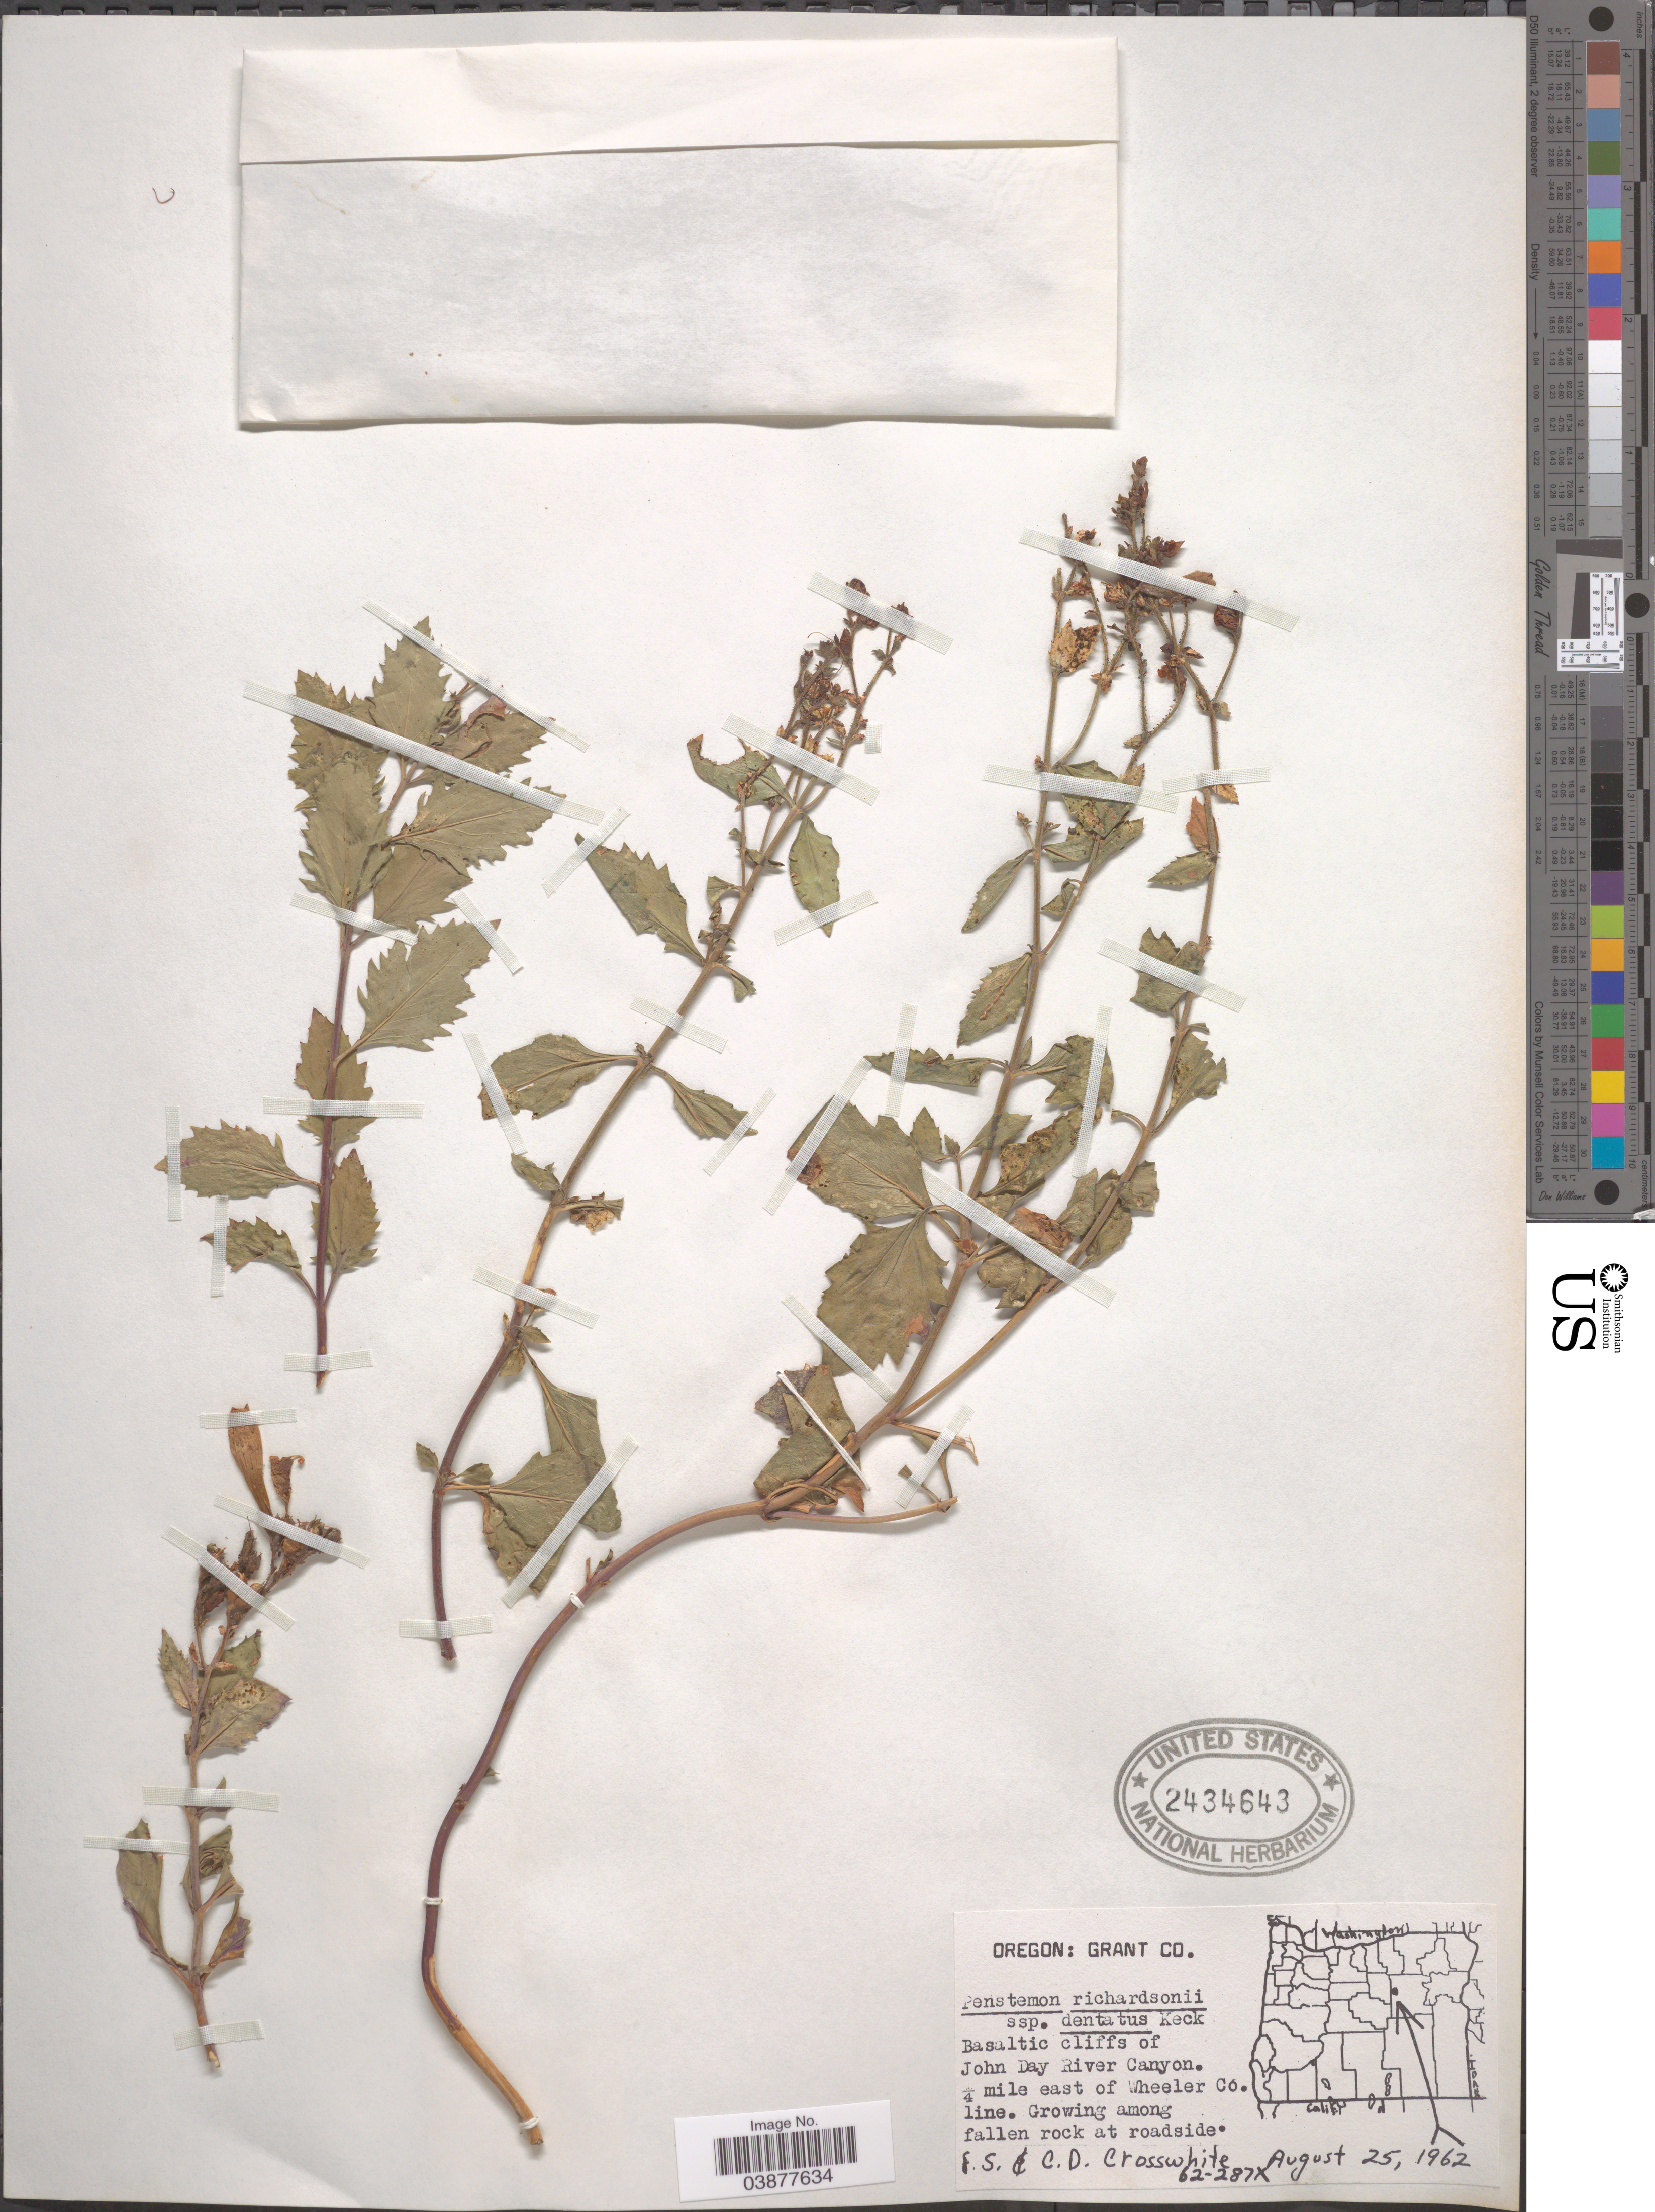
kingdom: Plantae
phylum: Tracheophyta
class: Magnoliopsida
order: Lamiales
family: Plantaginaceae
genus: Penstemon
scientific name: Penstemon richardsonii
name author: Douglas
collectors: F. Crosswhite & C. Crosswhite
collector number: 62-287X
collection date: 1962-08-25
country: United States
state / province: Oregon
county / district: Grant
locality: Grant Co. Basaltic cliffs of John Day River Canyon. ¼ mile east of Wheeler Co. line.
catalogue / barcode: US 2434643